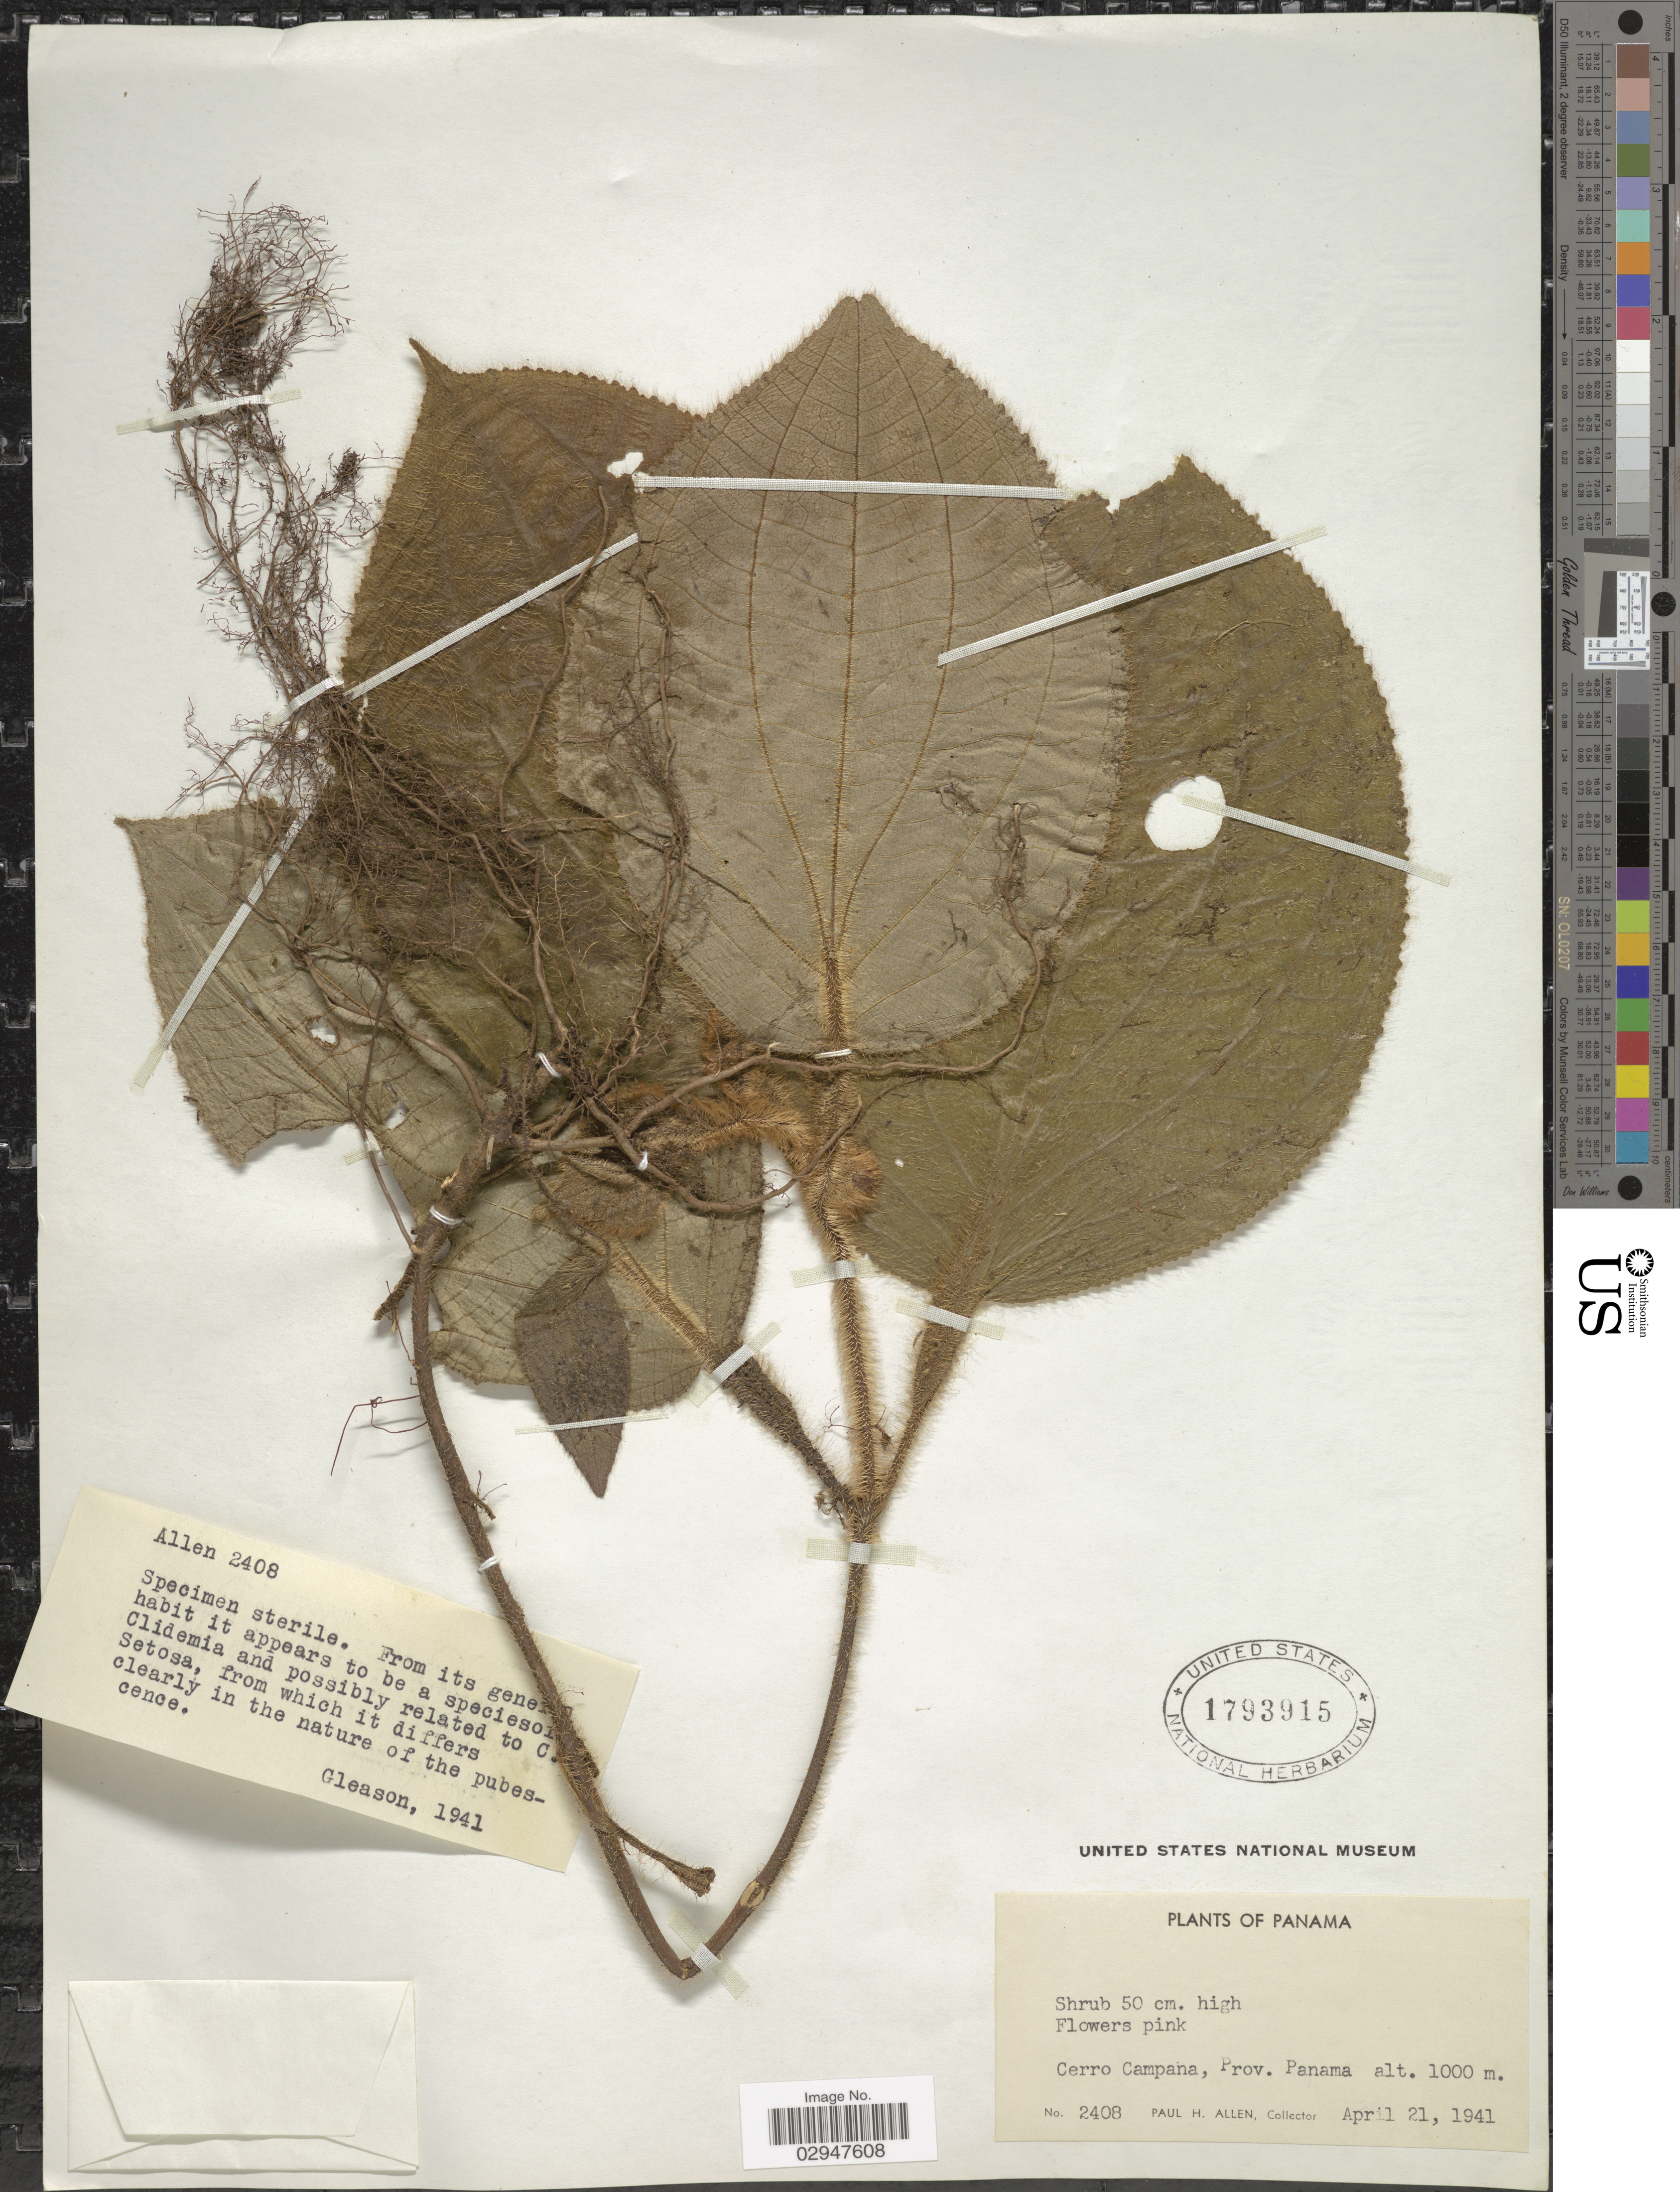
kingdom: Plantae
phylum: Tracheophyta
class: Magnoliopsida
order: Myrtales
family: Melastomataceae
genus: Clidemia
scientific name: Clidemia collina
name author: Gleason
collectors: P. H. Allen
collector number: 2408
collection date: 1941-04-21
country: Panama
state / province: Panamá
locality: Cerro Campana.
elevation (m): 1000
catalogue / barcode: US 1793915